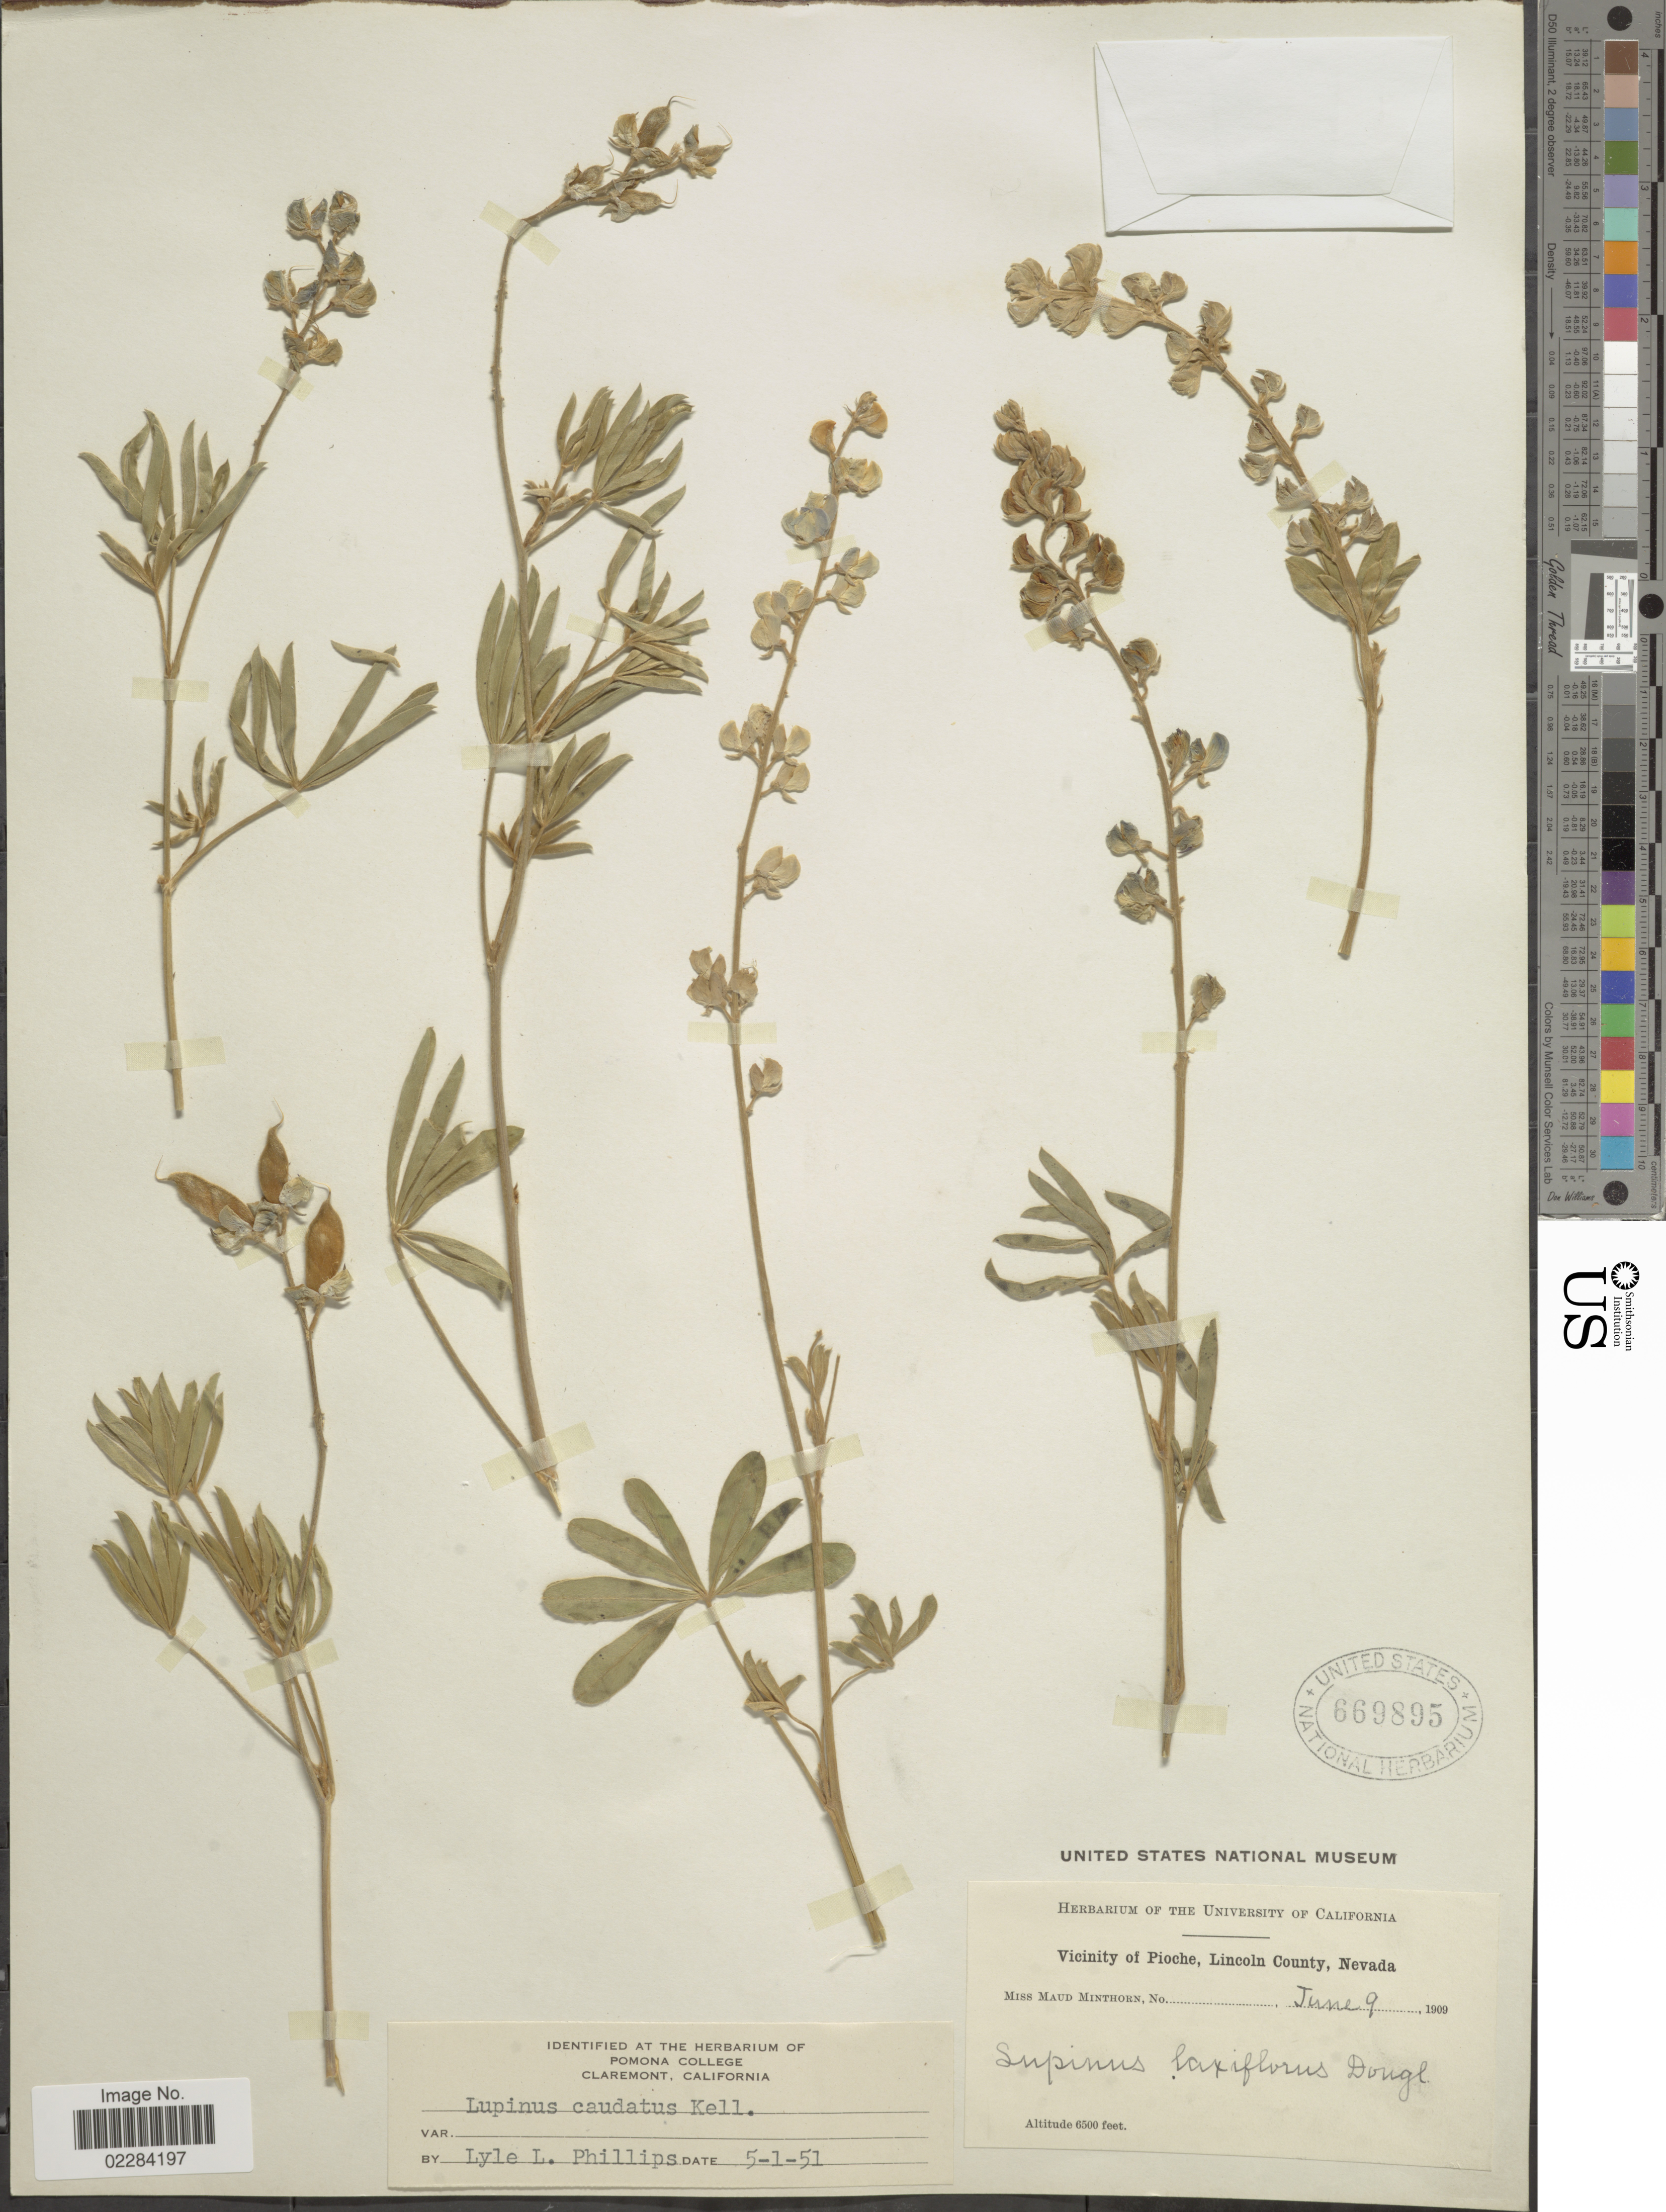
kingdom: Plantae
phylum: Tracheophyta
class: Magnoliopsida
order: Fabales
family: Fabaceae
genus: Lupinus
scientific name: Lupinus caudatus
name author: Kellogg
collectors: M. Minthorn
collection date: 1909-06-09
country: United States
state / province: Nevada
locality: Vicinity of Pioche, Lincoln County.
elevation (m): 1981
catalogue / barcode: US 669895